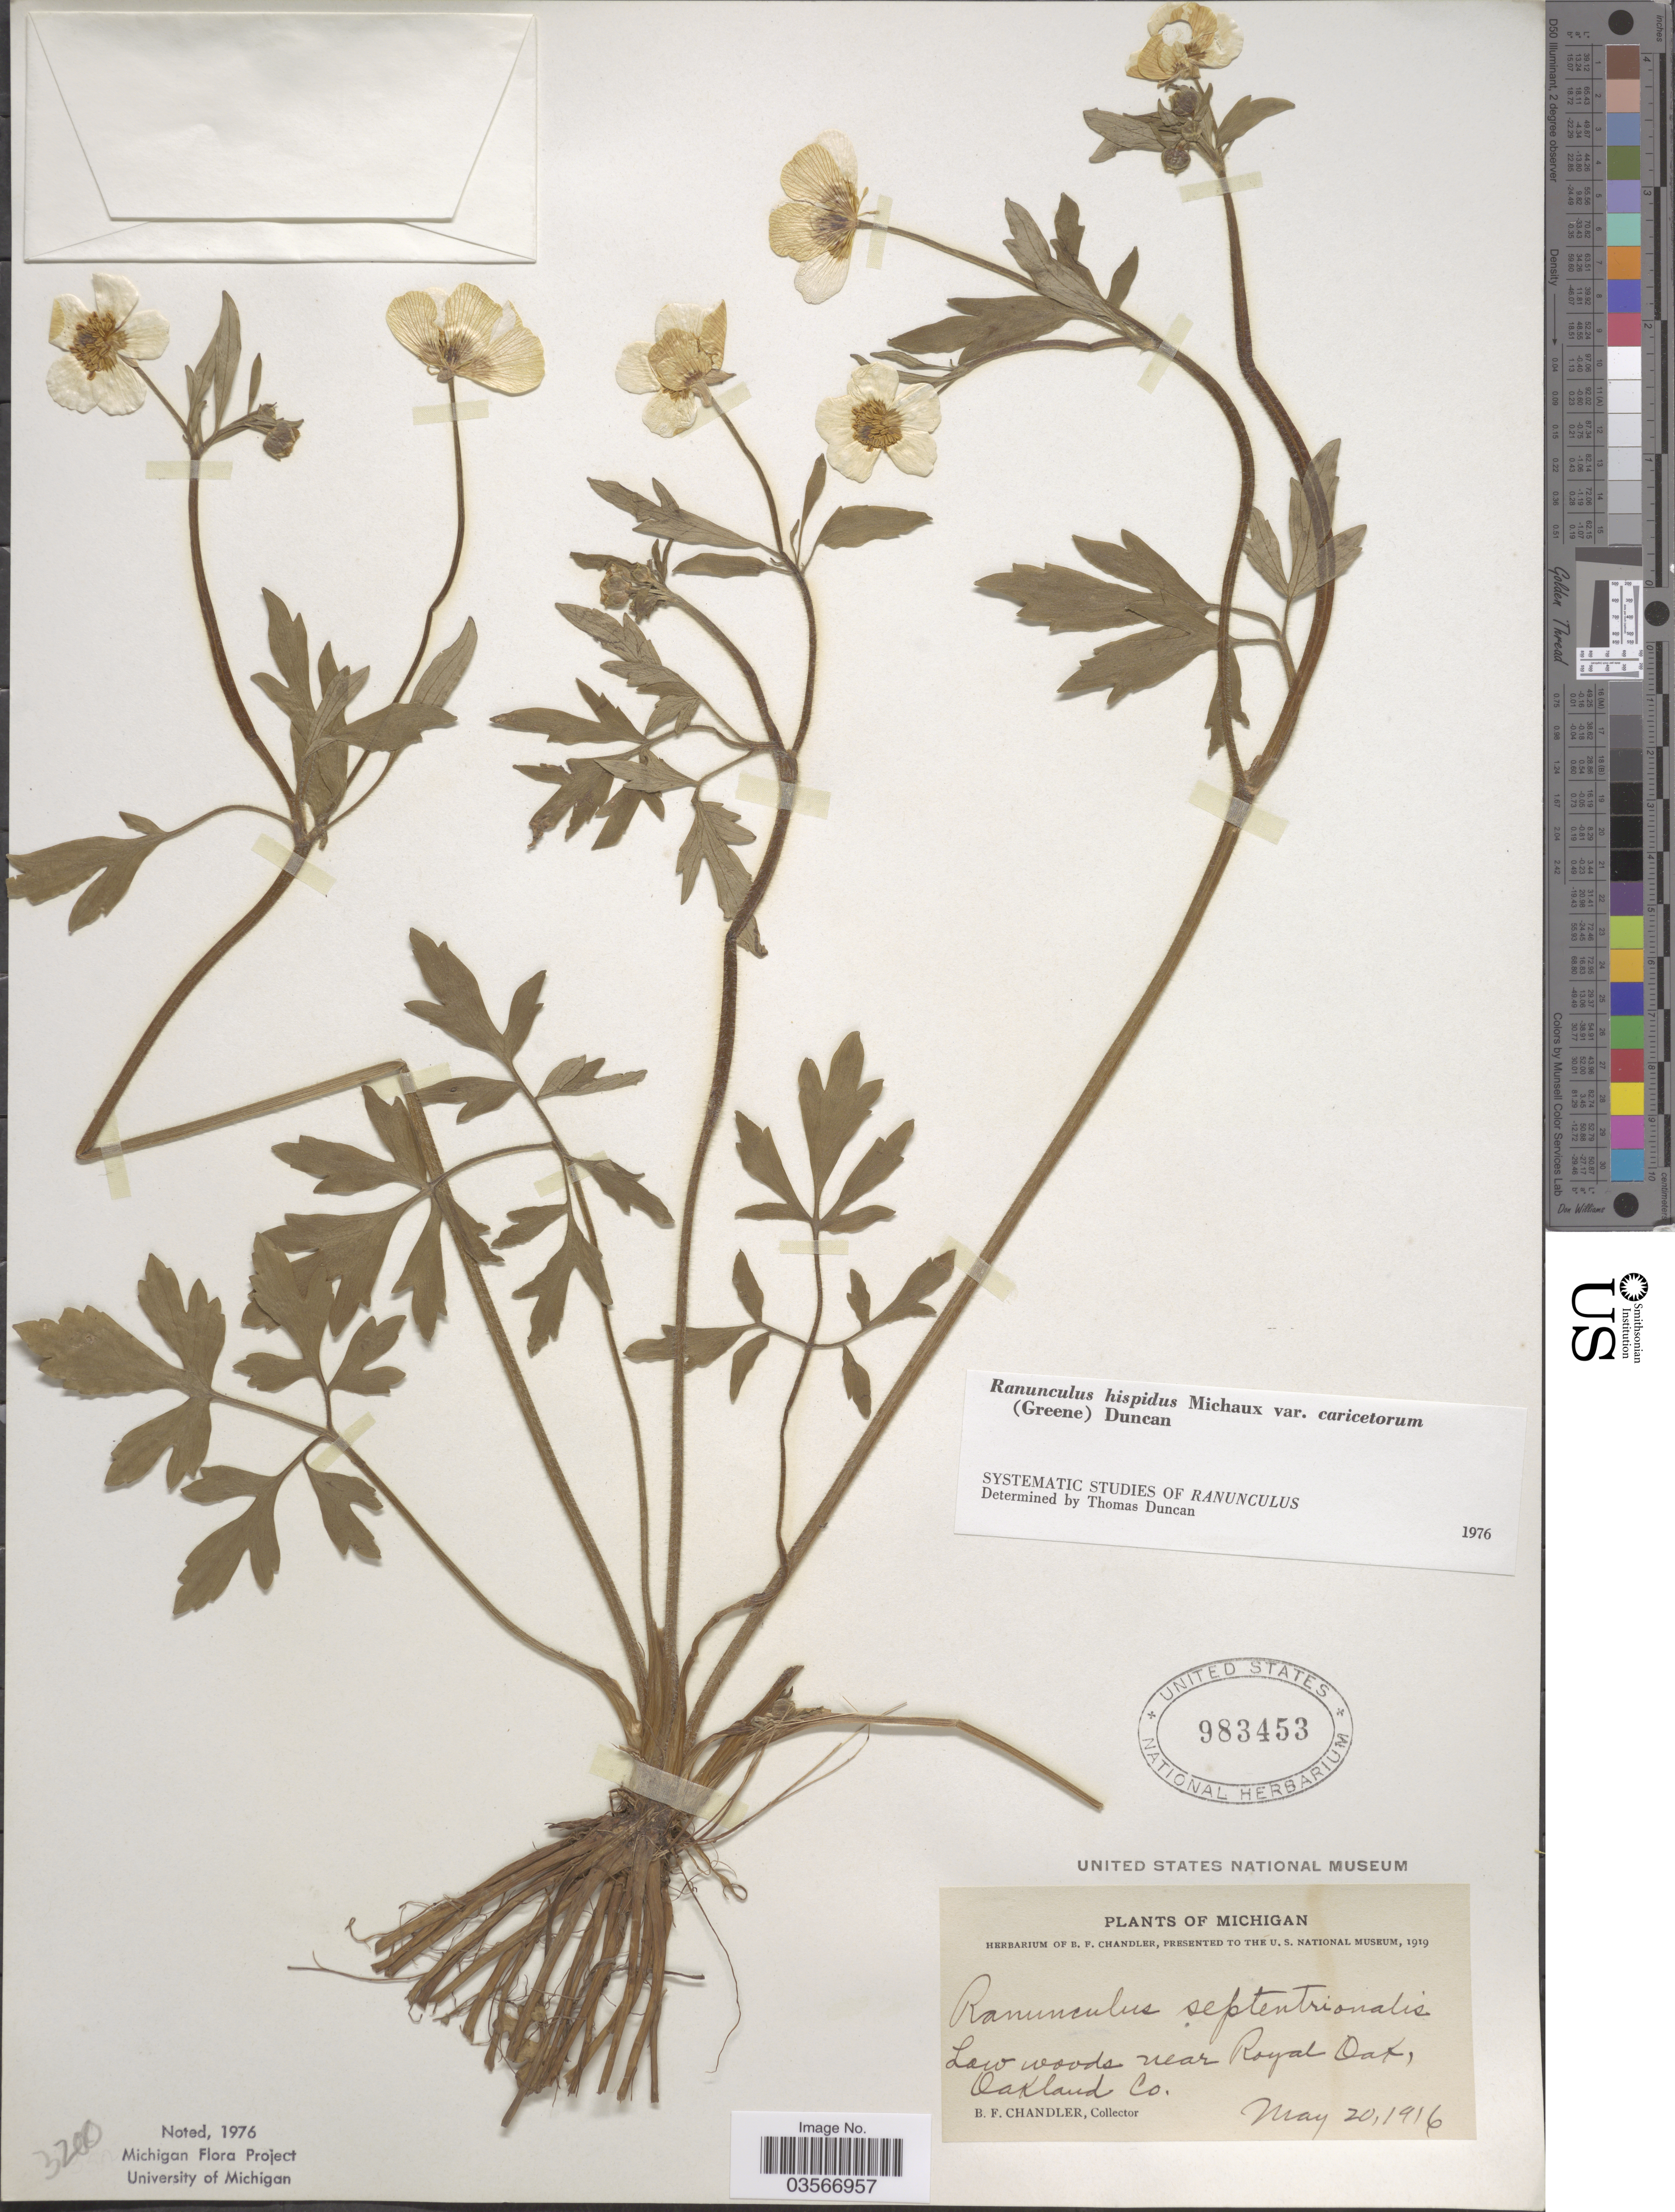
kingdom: Plantae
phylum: Tracheophyta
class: Magnoliopsida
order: Ranunculales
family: Ranunculaceae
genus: Ranunculus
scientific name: Ranunculus hispidus var. caricetorum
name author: Michx.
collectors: B. F. Chandler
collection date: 1916-05-20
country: United States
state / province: Michigan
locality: Low woods near Royal Oak, Oakland Co.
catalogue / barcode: US 983453